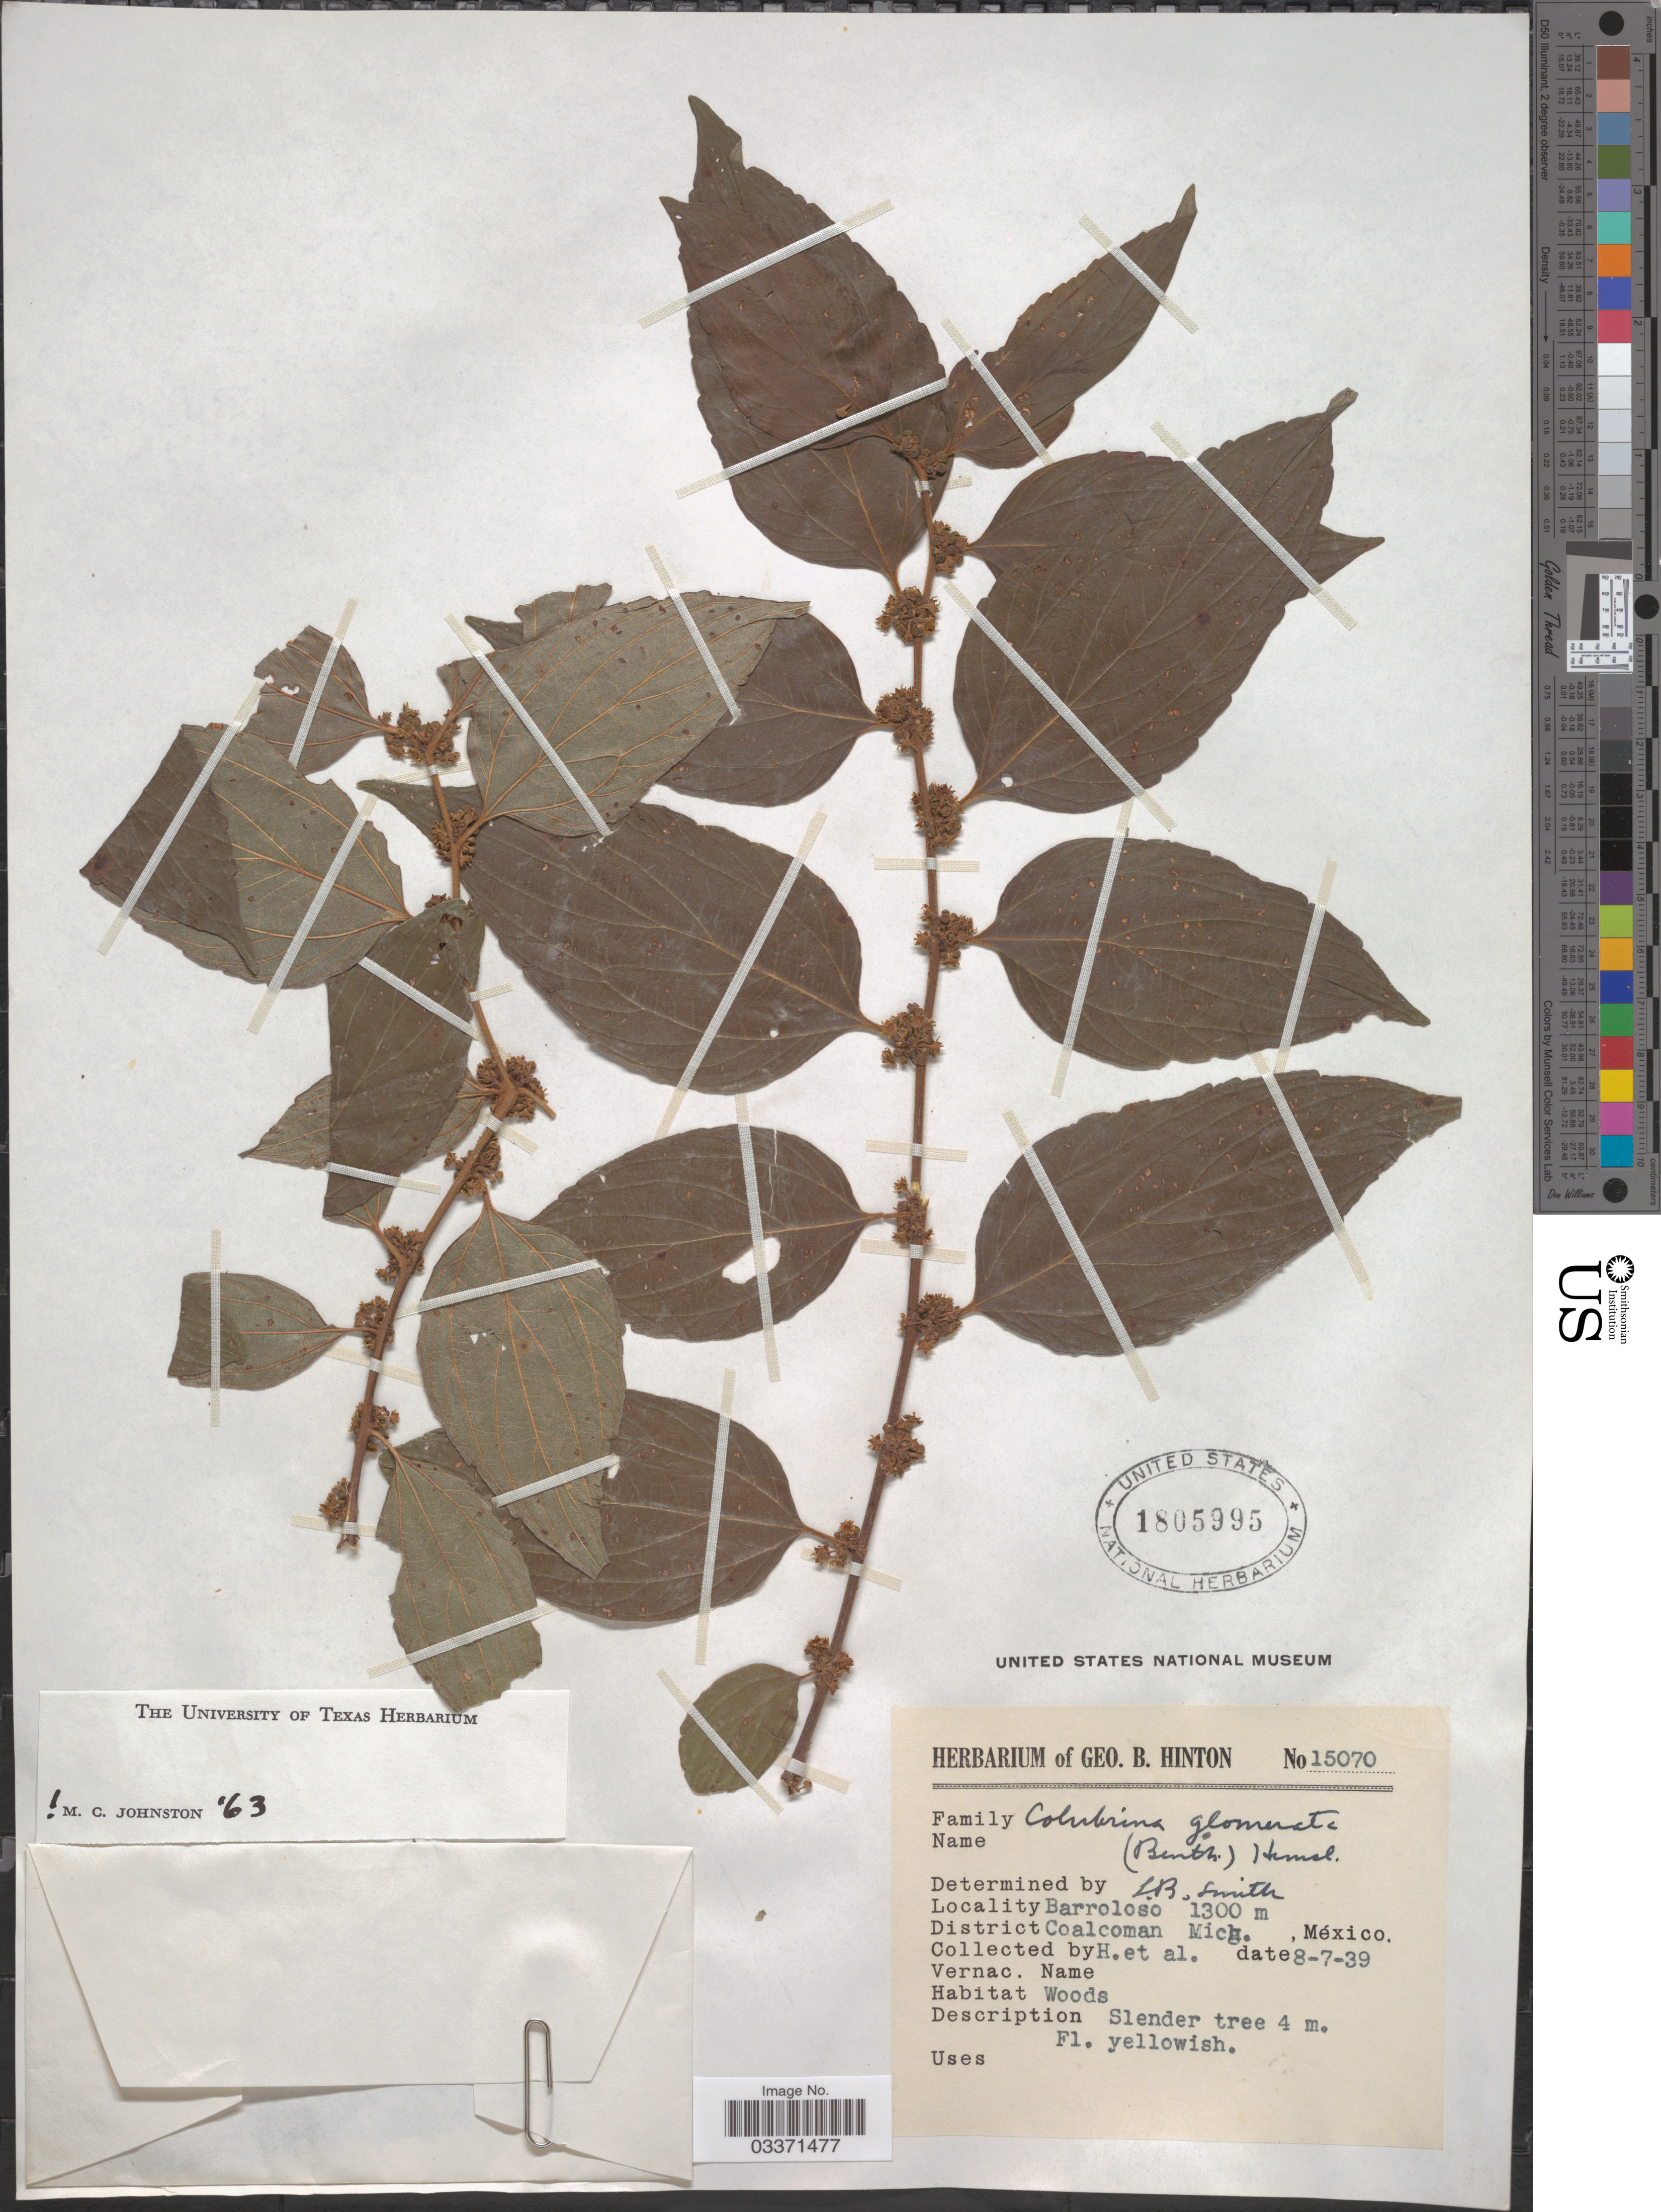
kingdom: Plantae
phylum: Tracheophyta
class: Magnoliopsida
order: Rosales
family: Rhamnaceae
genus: Colubrina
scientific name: Colubrina glabra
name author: S. Watson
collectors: G. B. Hinton & et al.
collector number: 15070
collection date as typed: Transcribed d/m/y: 8/7/39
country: Mexico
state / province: Michoacán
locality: Barroloso. District Coalcoman.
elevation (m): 1300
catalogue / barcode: US 1805995